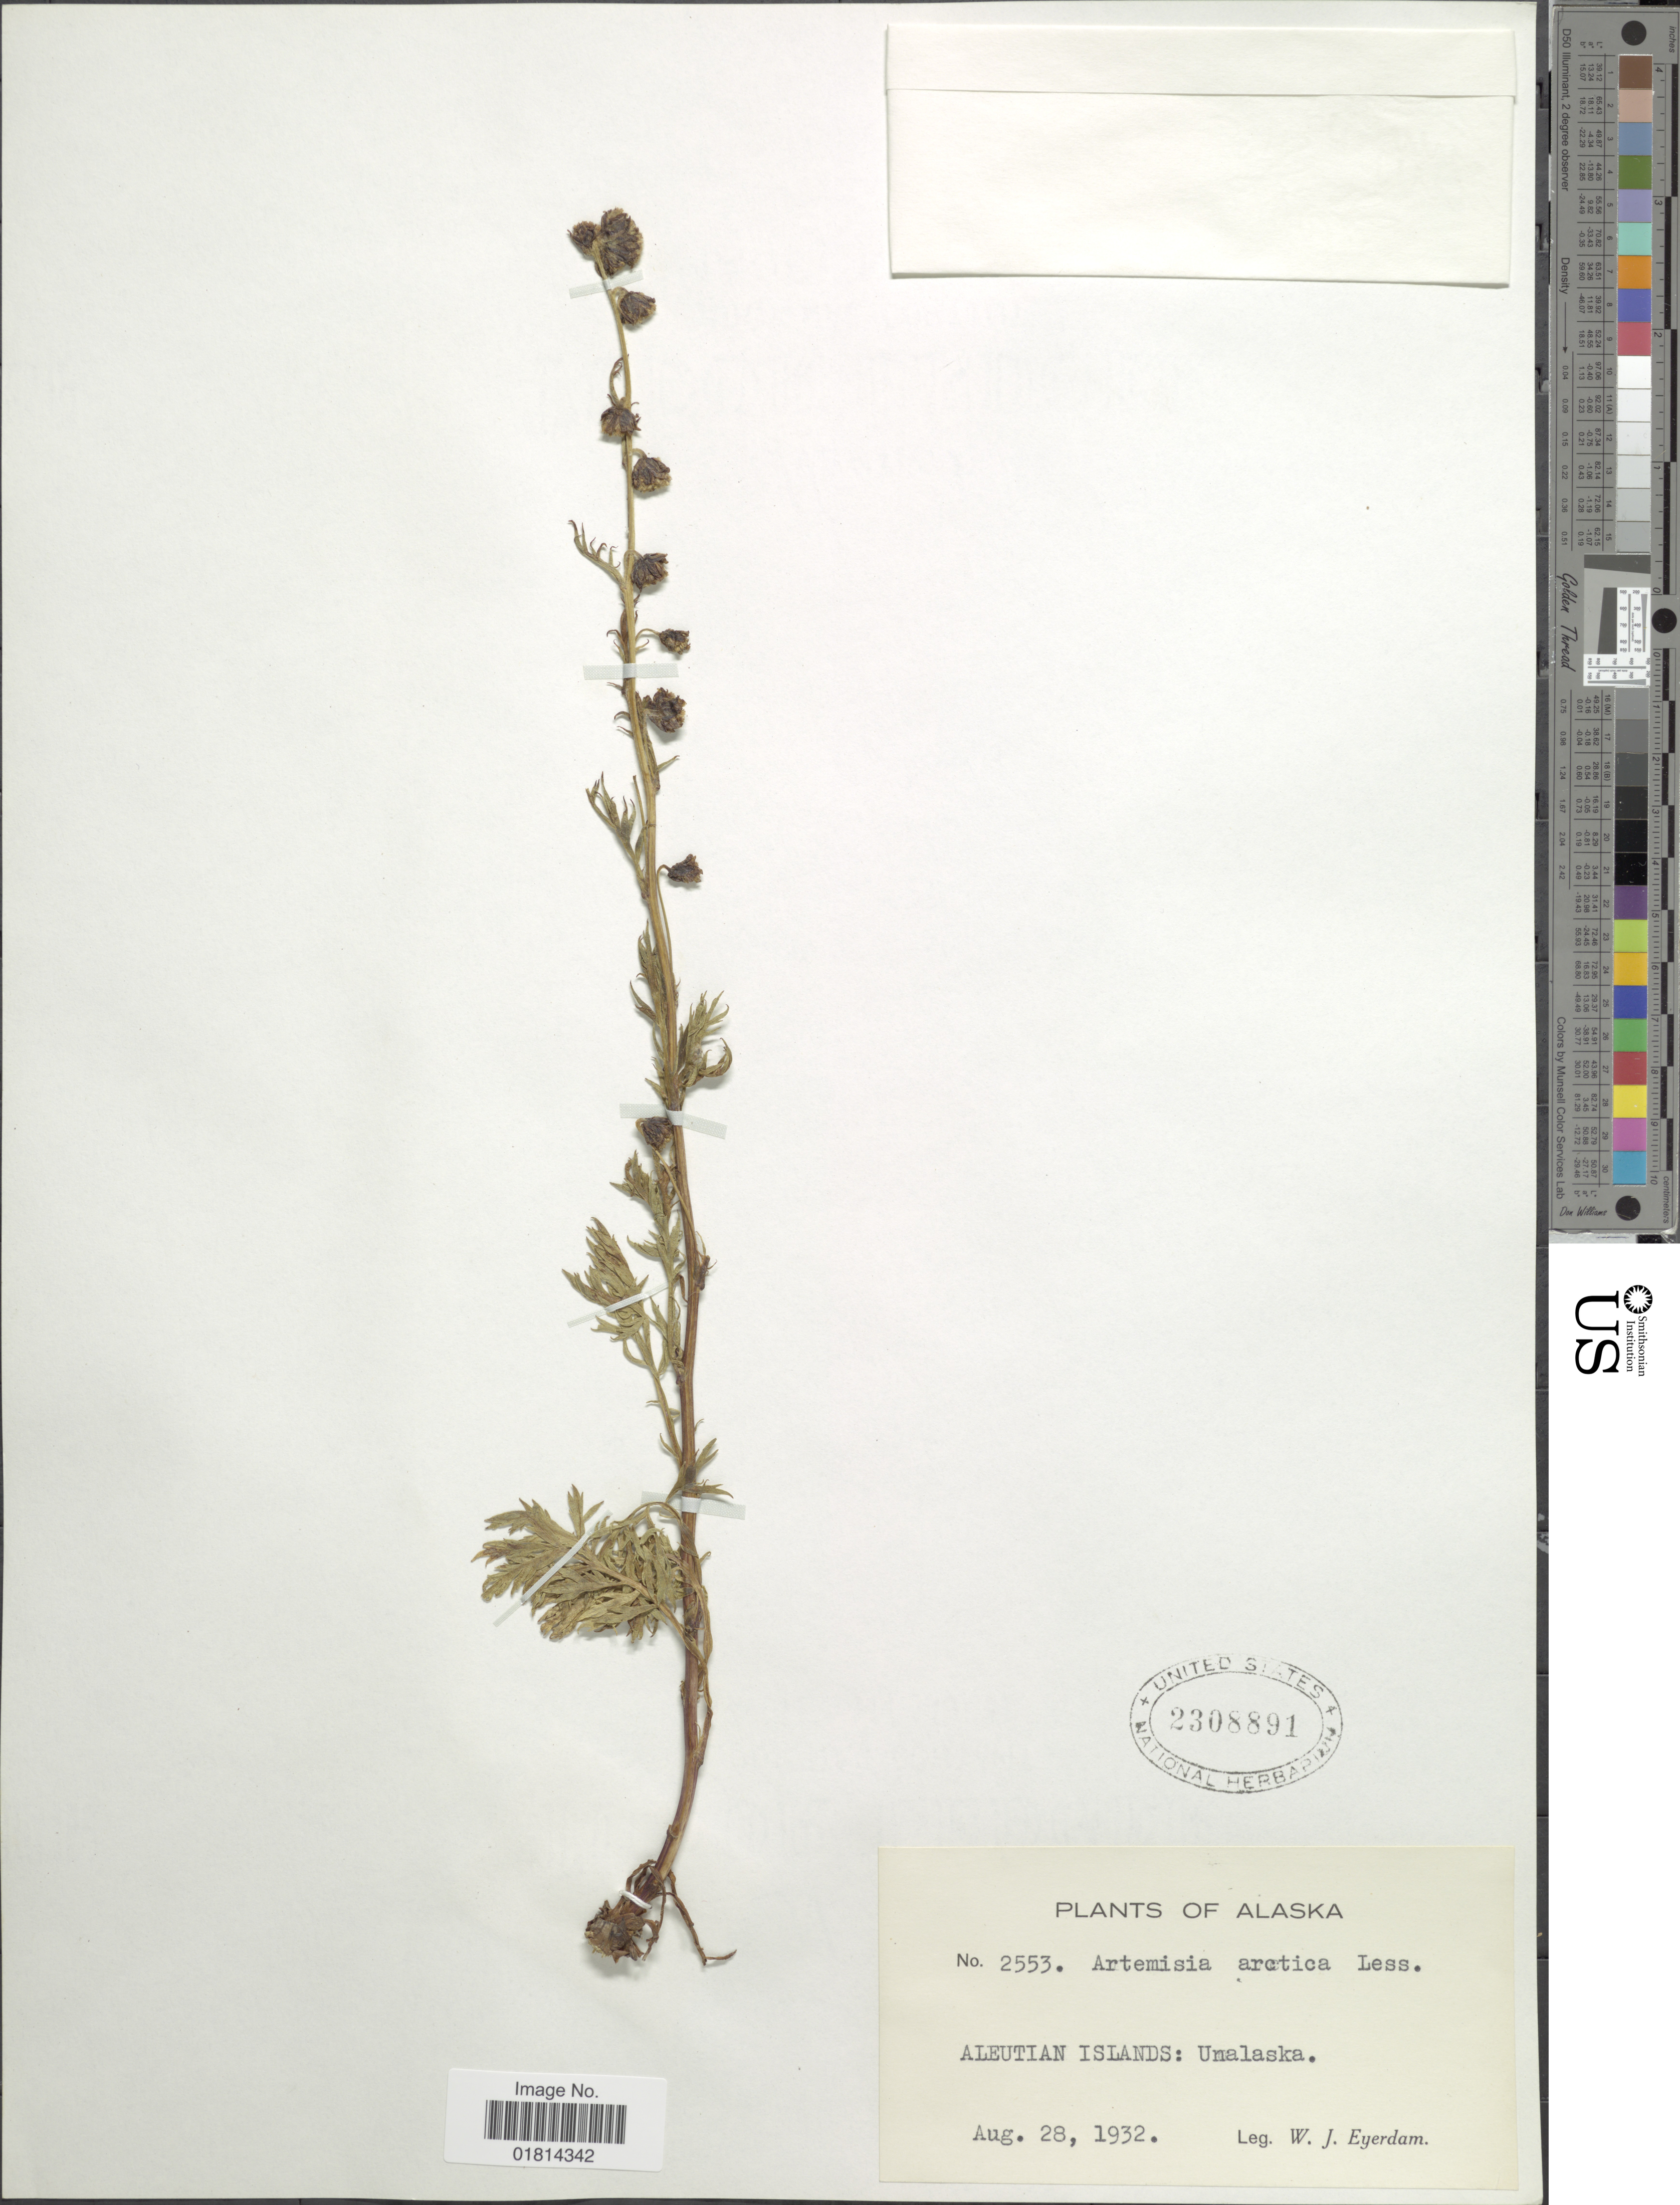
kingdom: Plantae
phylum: Tracheophyta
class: Magnoliopsida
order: Asterales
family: Asteraceae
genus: Artemisia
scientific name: Artemisia arctica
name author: Less.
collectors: W. J. Eyerdam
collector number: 2553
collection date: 1932-08-28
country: United States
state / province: Alaska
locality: Alaska. Aleutian Islands: Unalaska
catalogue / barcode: US 2308891